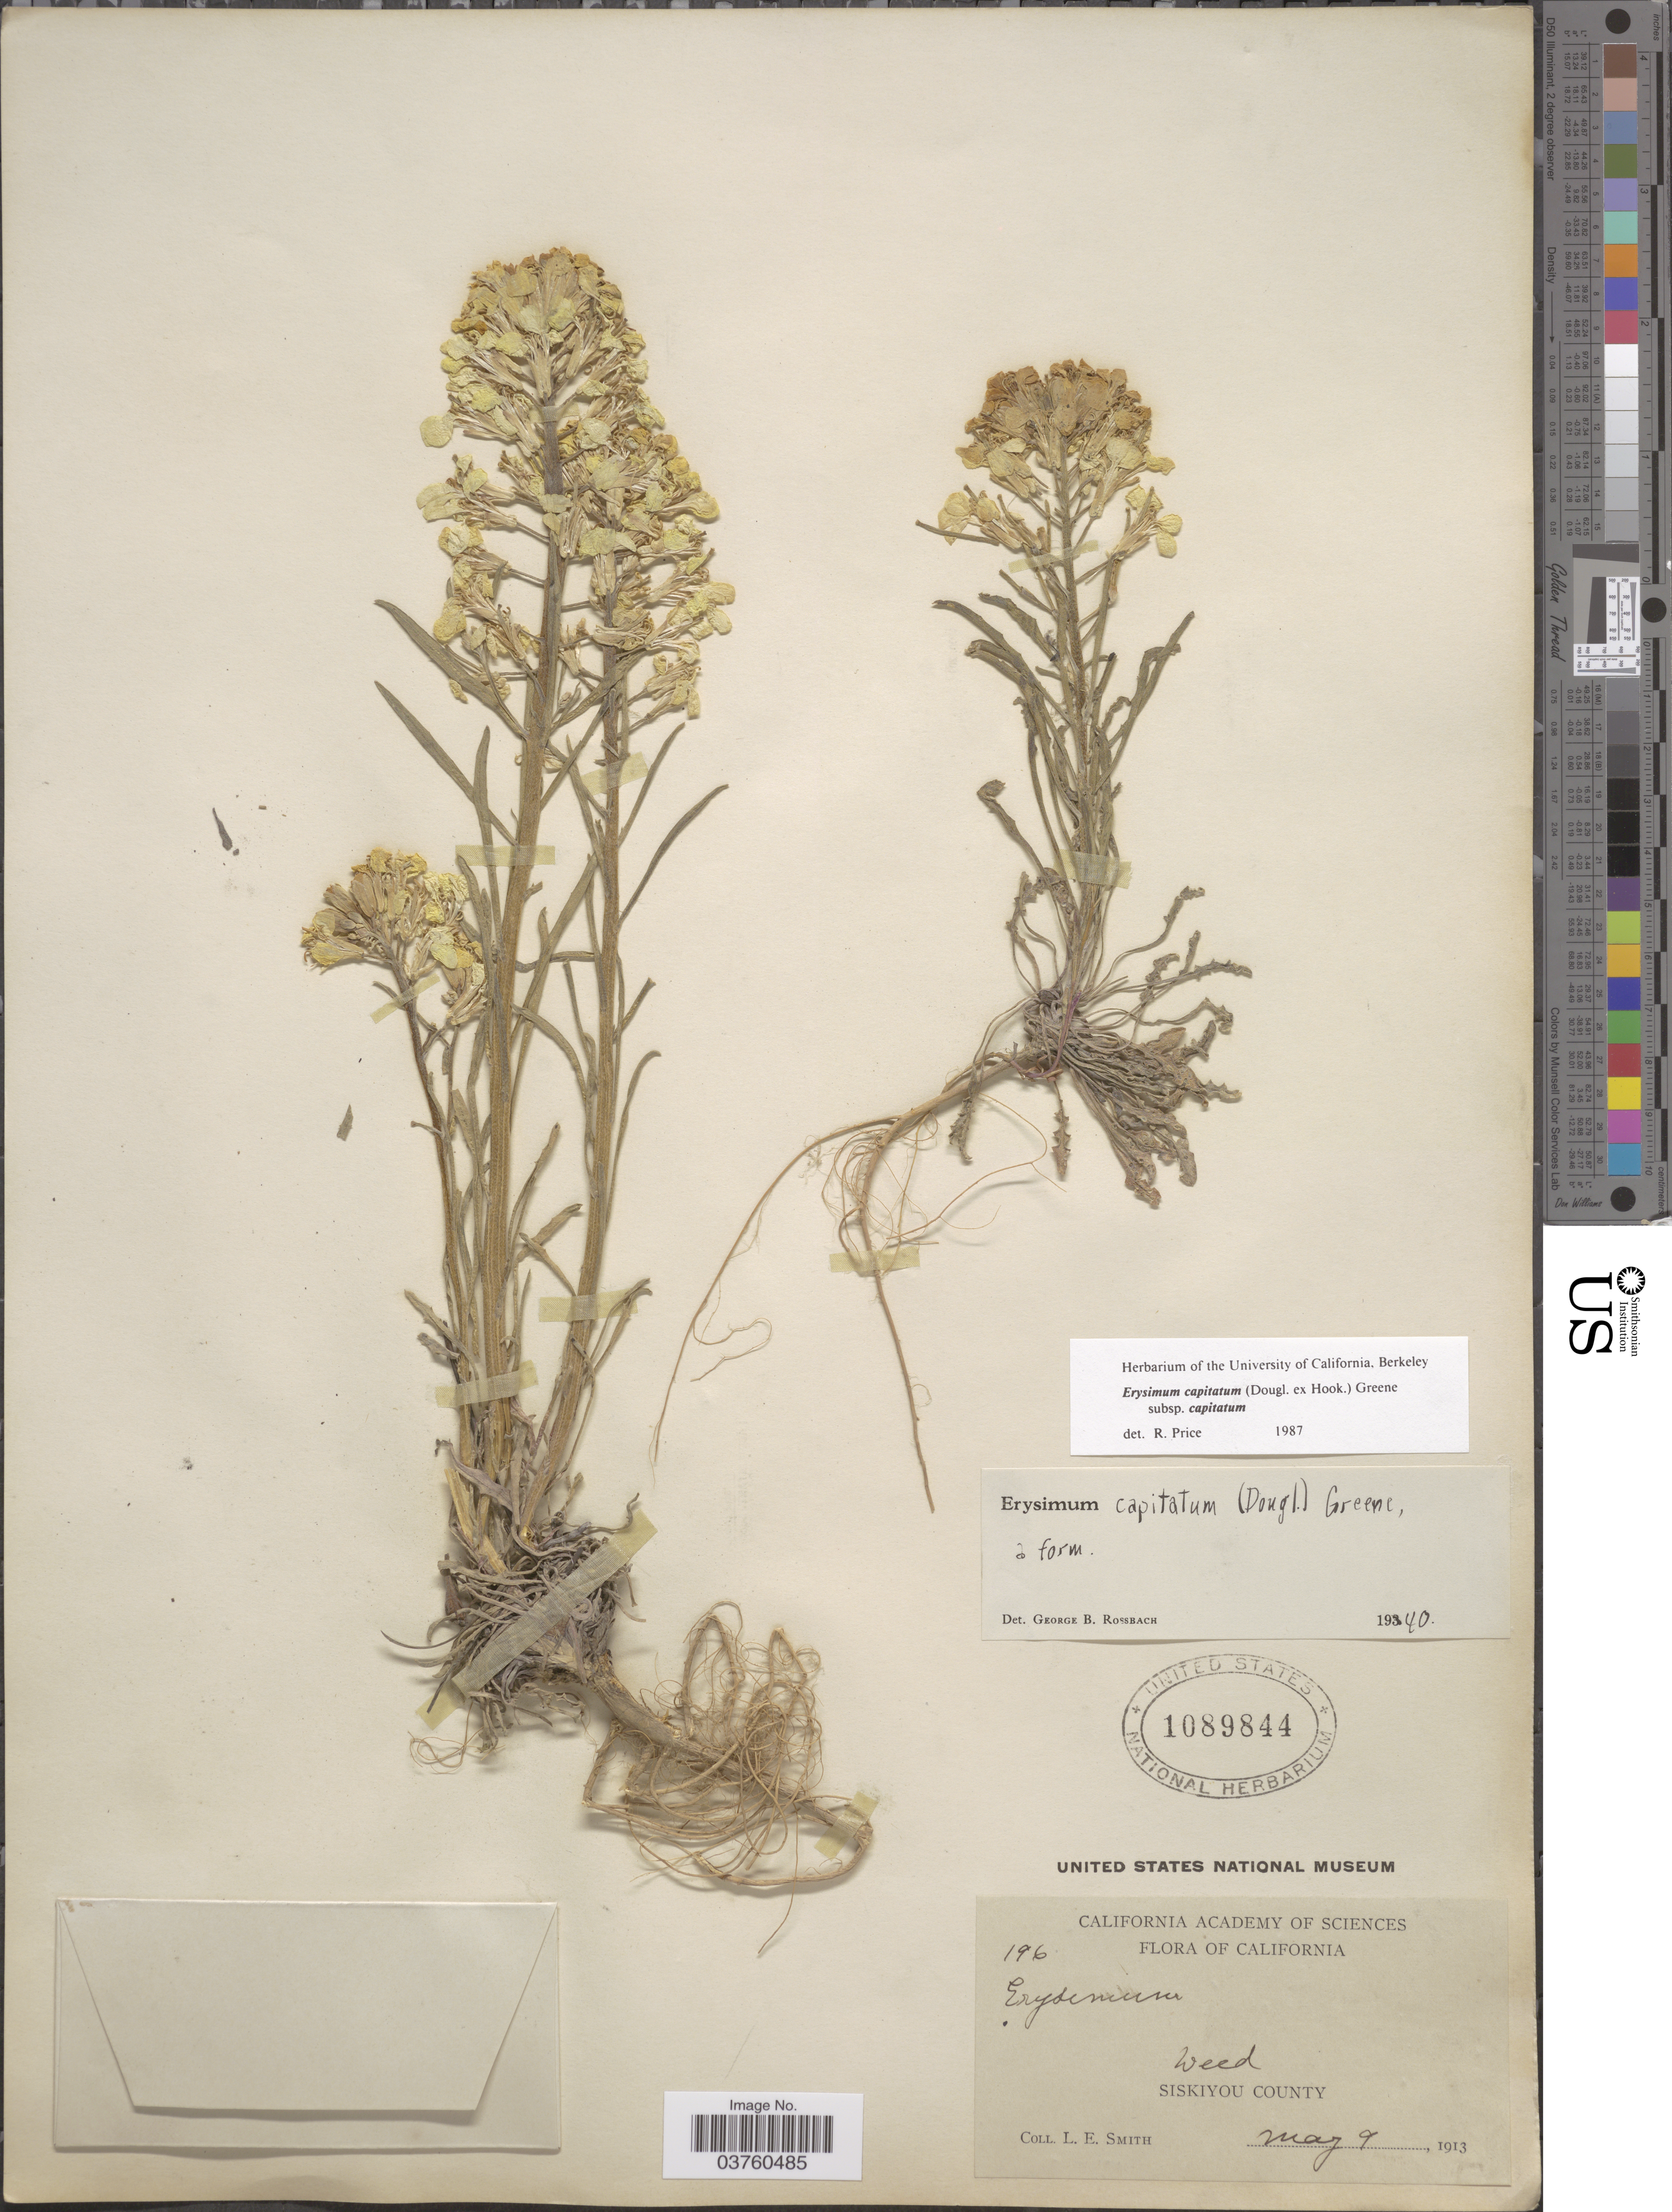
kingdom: Plantae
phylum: Tracheophyta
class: Magnoliopsida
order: Brassicales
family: Brassicaceae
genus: Erysimum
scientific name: Erysimum capitatum subsp. capitatum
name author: (Douglas ex Hook.) Greene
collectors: L. E. Smith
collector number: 196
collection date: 1913-05-09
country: United States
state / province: California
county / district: Siskiyou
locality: Siskiyou County.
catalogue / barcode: US 1089844